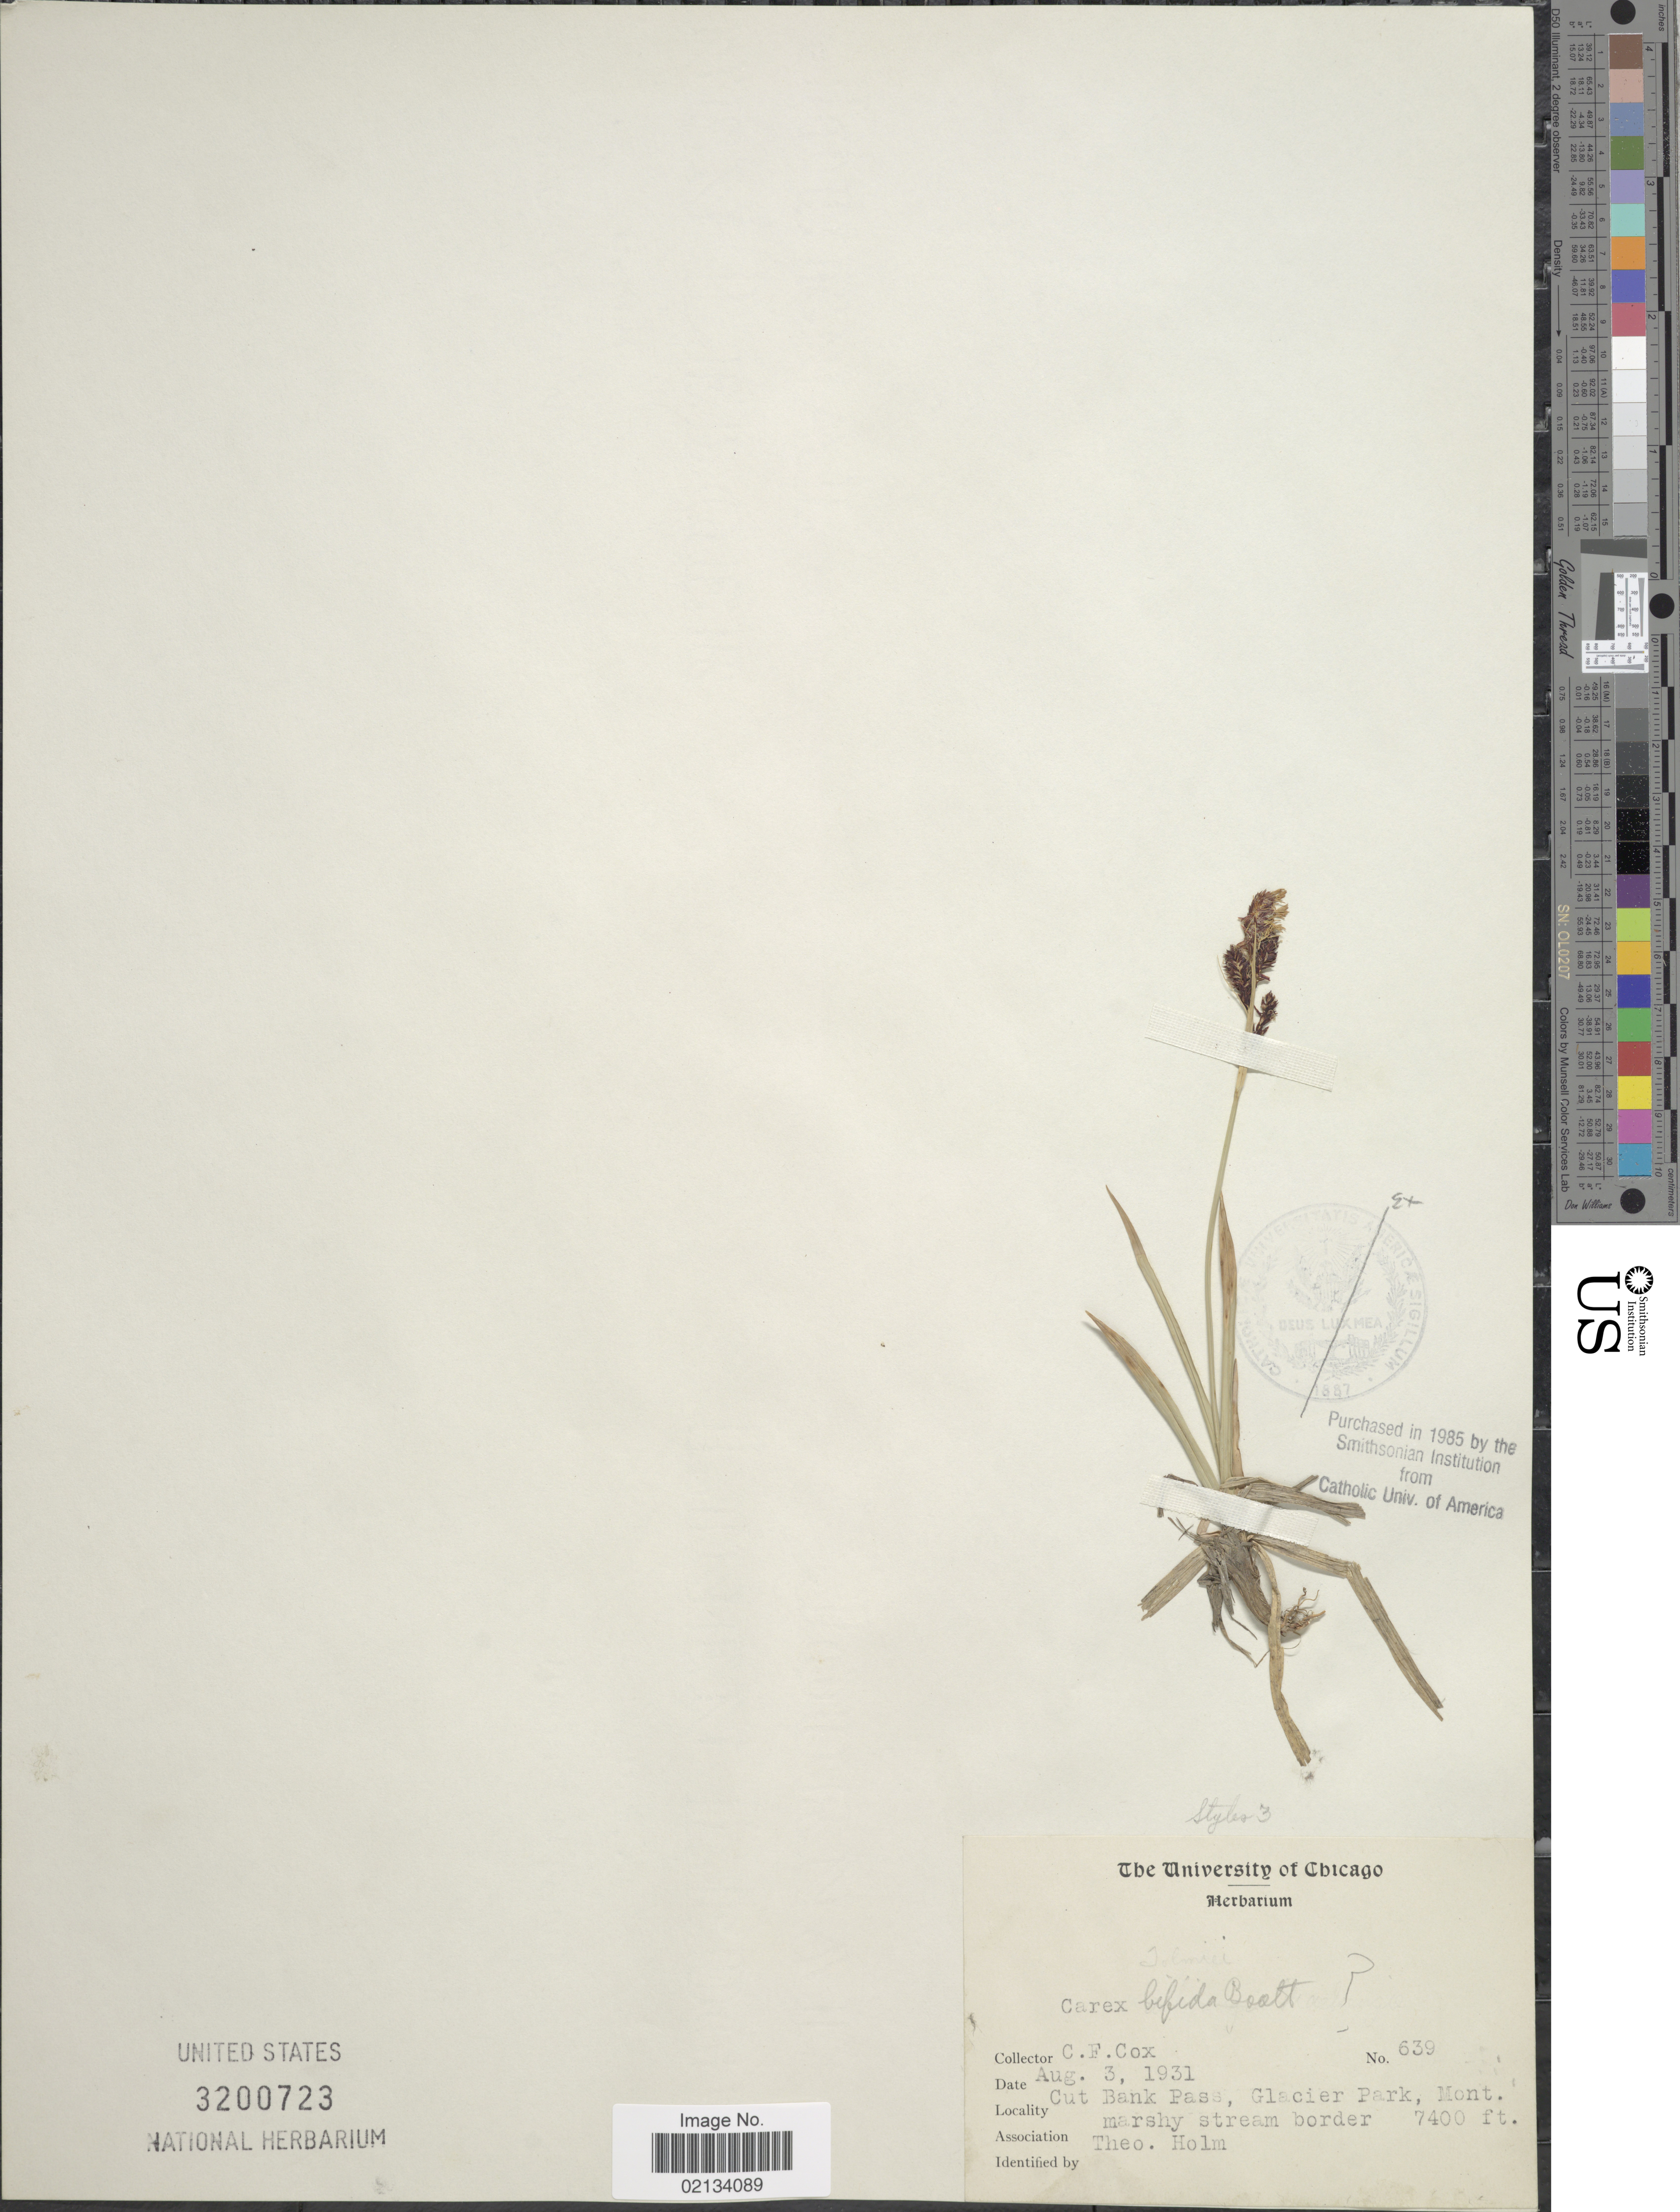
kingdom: Plantae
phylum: Tracheophyta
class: Liliopsida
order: Poales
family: Cyperaceae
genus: Carex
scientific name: Carex serratodens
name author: W. Boott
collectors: C. Cox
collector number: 639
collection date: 1931-08-03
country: United States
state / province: Montana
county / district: Glacier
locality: Cut Bank Pass, Glacier Park, marshy stream border.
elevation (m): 2256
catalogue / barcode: US 3200723